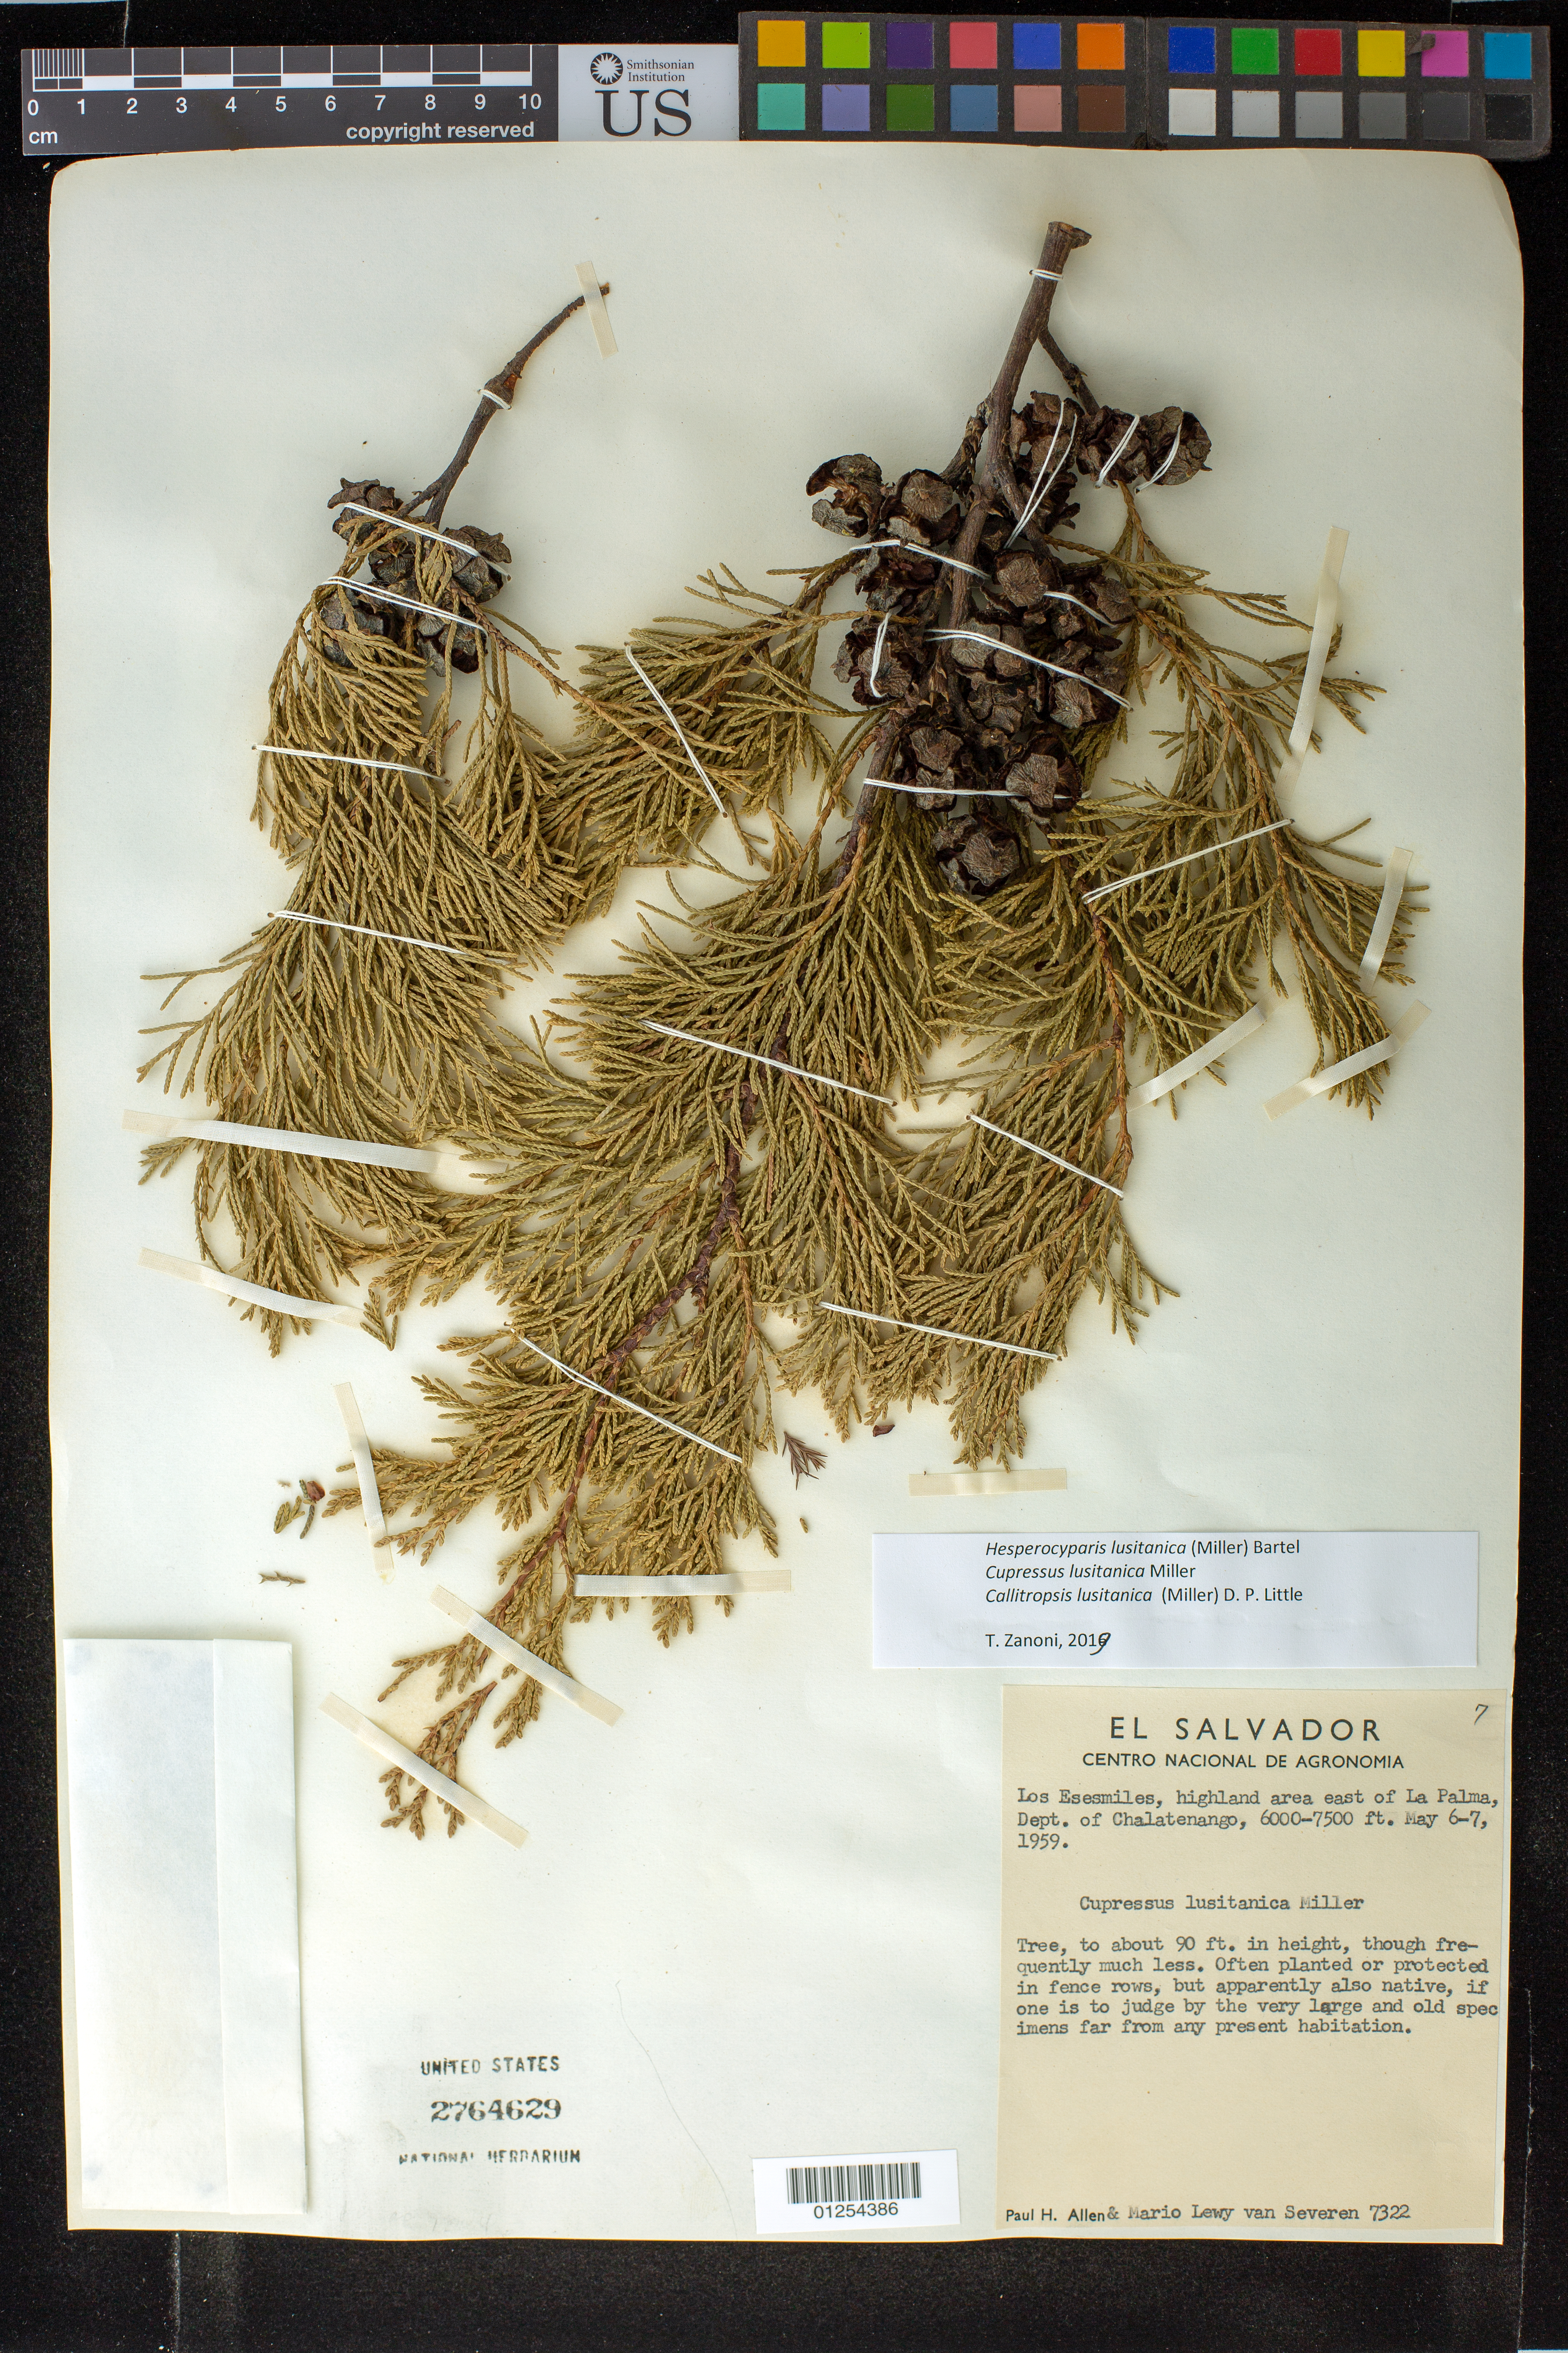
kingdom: Plantae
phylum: Tracheophyta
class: Pinopsida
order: Pinales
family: Cupressaceae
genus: Hesperocyparis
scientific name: Hesperocyparis lusitanica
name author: (Miller) Bartel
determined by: Zanoni, T. A., (NY), New York Botanical Garden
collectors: P. H. Allen & M. Van Severen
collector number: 7322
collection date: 1959-05-06/1959-05-07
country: El Salvador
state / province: Chalatenango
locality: Los Esesmiles, highland area east of La Palm, Dept. of Chalatenango.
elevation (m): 1829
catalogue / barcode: US 2764629